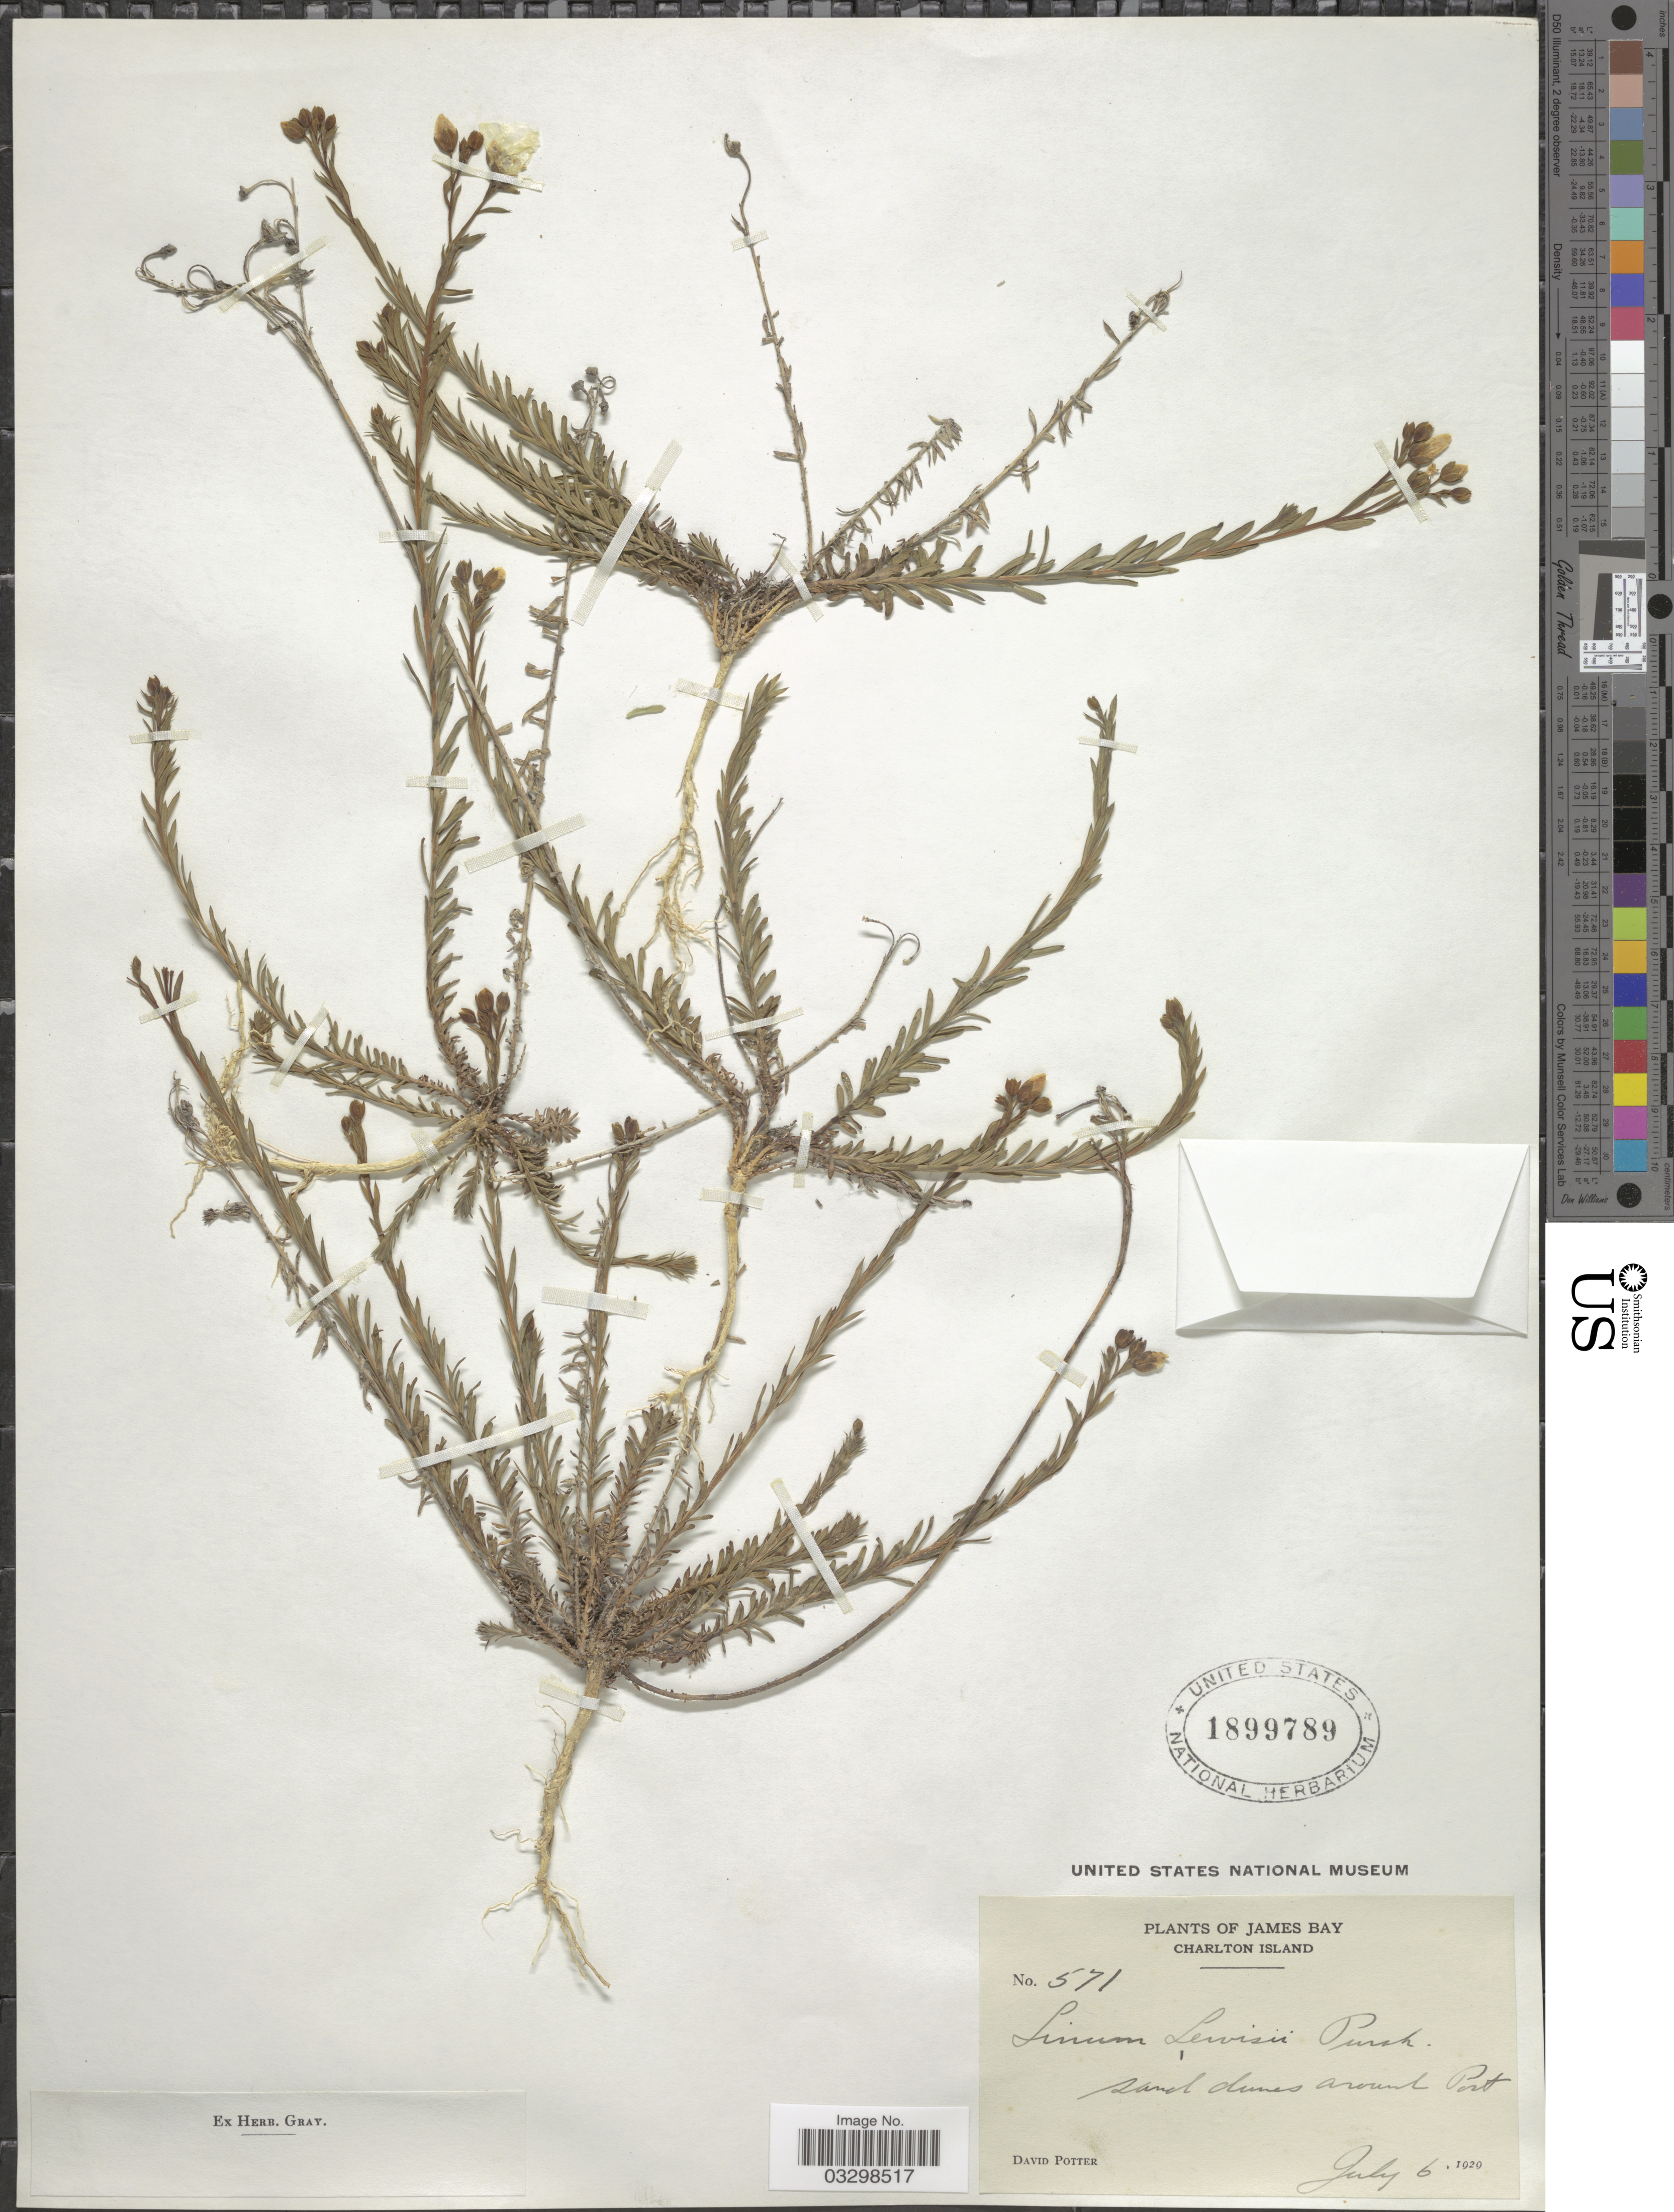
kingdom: Plantae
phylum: Tracheophyta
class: Magnoliopsida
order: Malpighiales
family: Linaceae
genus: Linum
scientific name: Linum lewisii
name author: Pursh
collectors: D. Potter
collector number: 71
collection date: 1929-07-06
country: Canada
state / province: Nunavut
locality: James Bay. Charlton Island. Sand dunes around Post.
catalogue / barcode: US 1899789